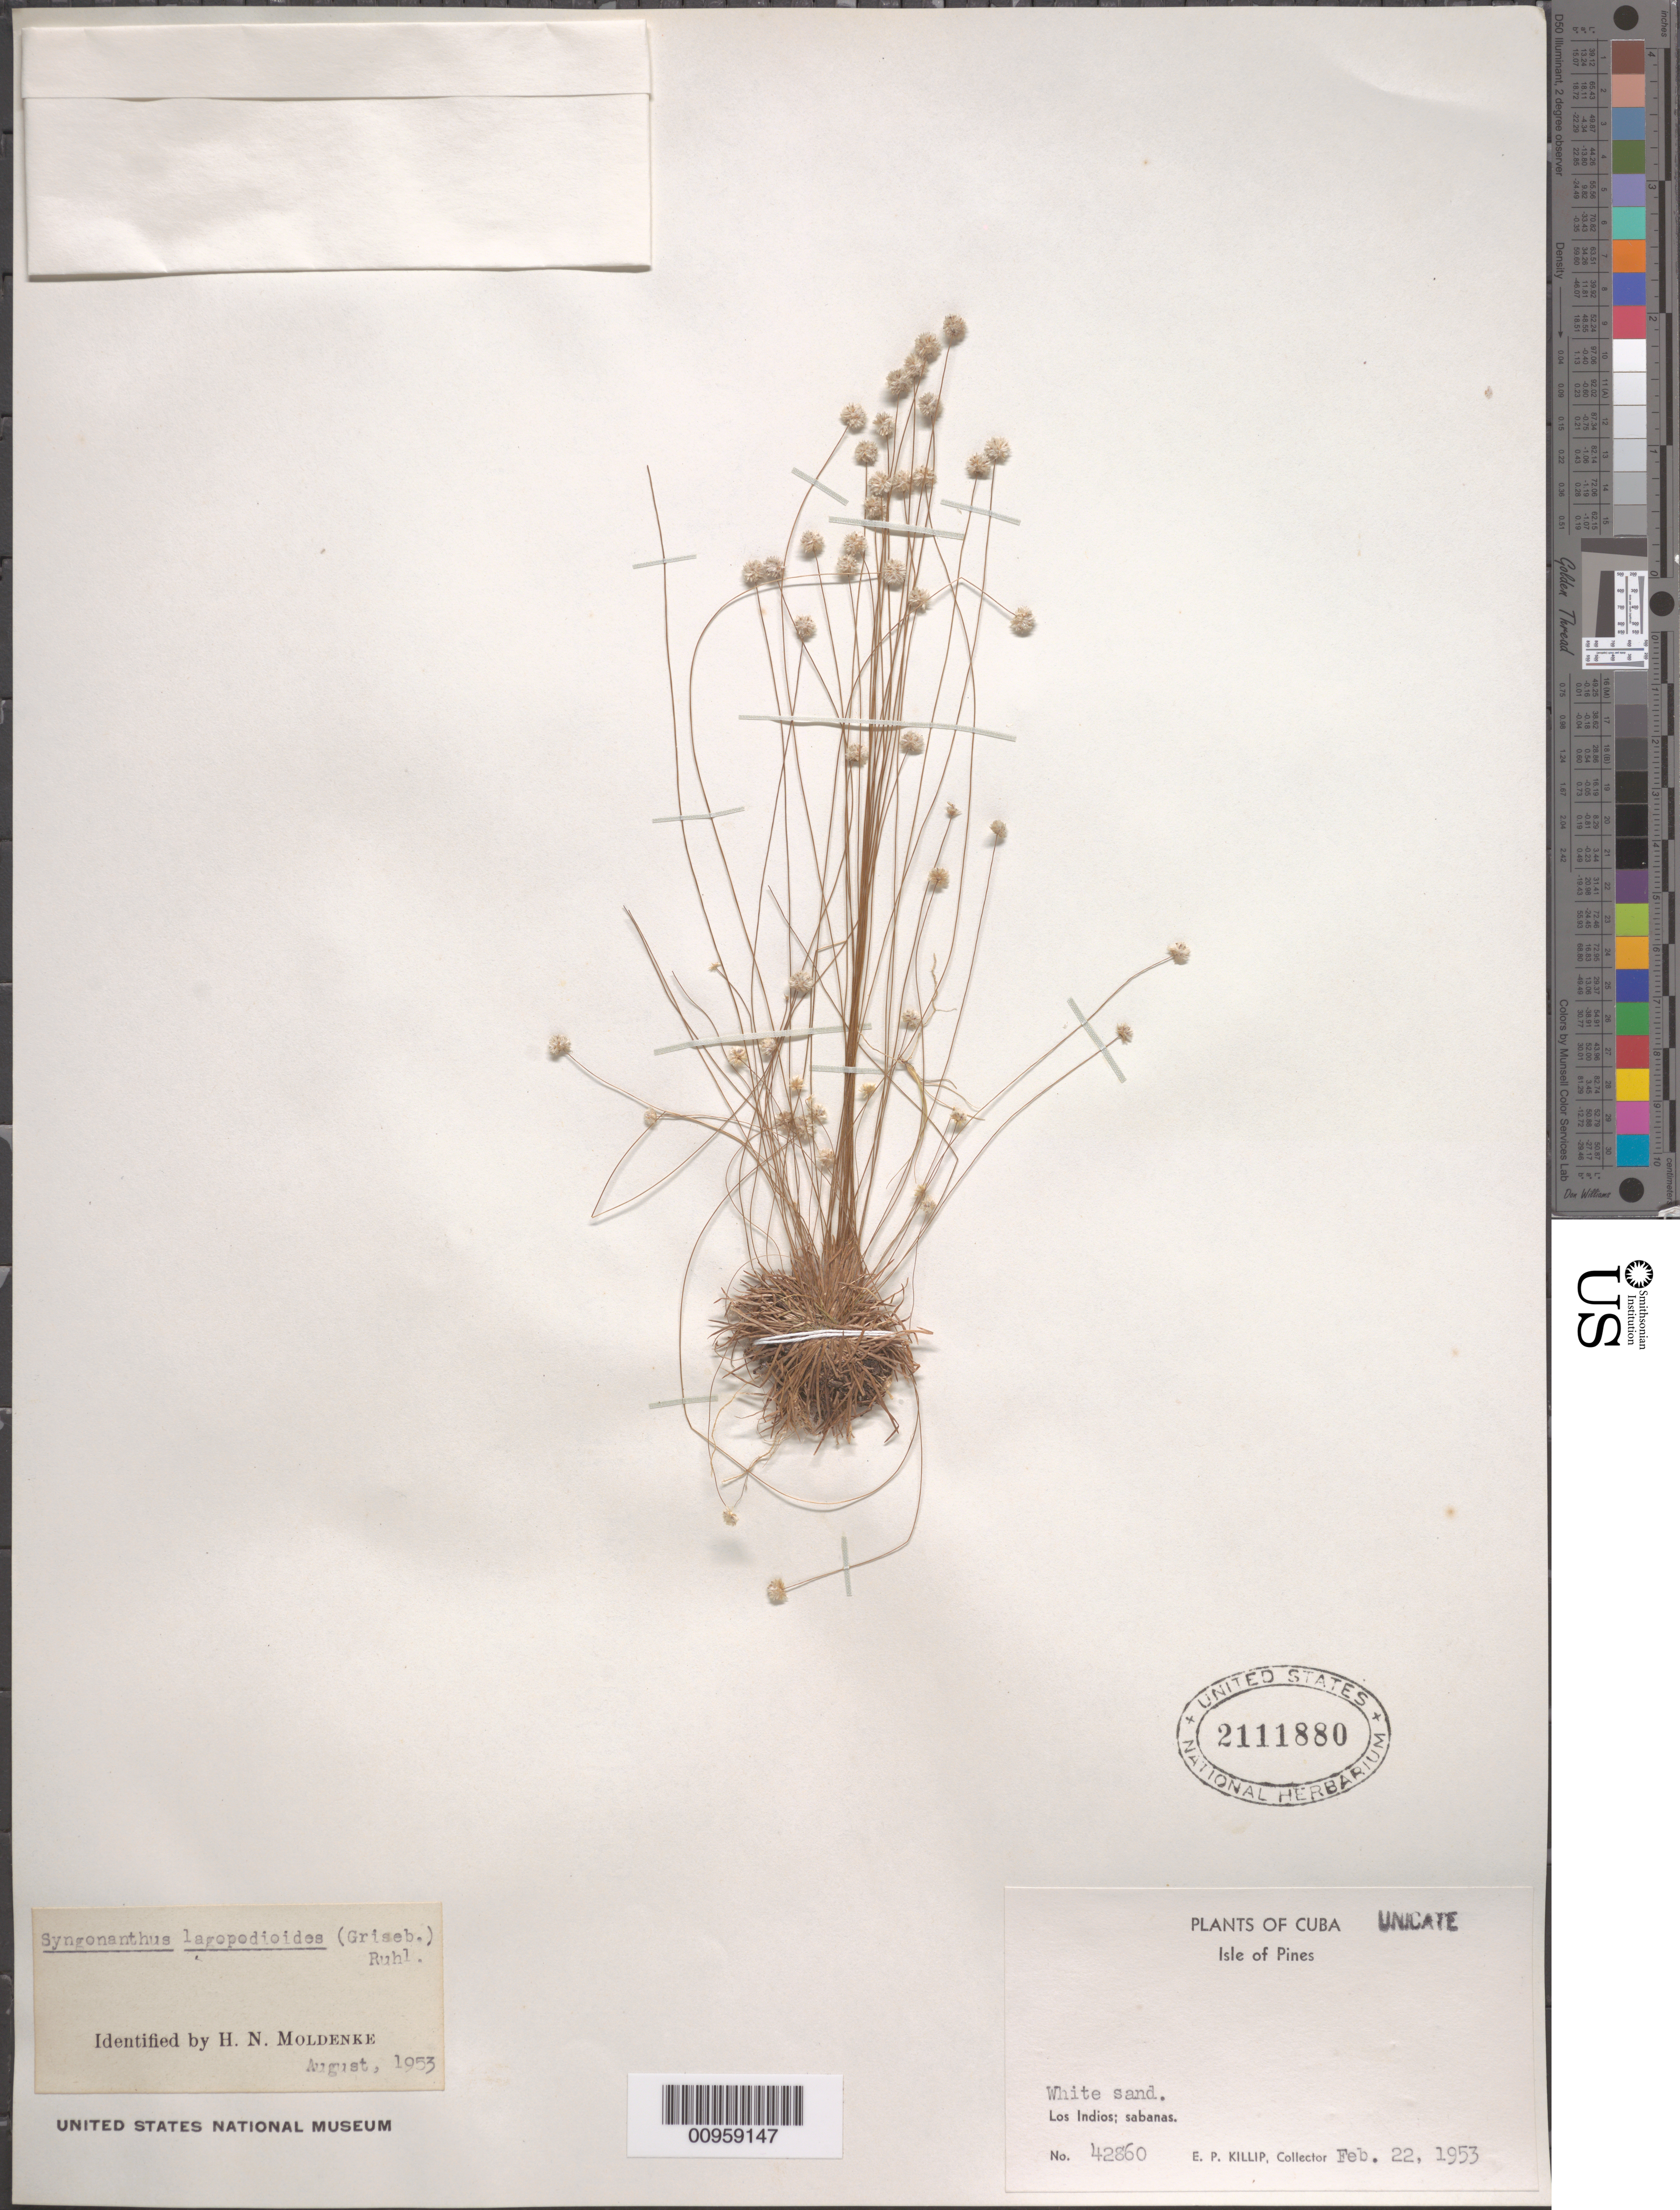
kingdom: Plantae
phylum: Tracheophyta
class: Liliopsida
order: Poales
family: Eriocaulaceae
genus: Syngonanthus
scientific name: Syngonanthus lagopodioides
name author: (Griseb.) Ruhland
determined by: Moldenke, H. N.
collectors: E. P. Killip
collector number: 42860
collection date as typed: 22 Feb 1953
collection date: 1953-02-22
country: Cuba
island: Isla de la Juventud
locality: Los Indios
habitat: White-sand sabanas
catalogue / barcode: US 2111880